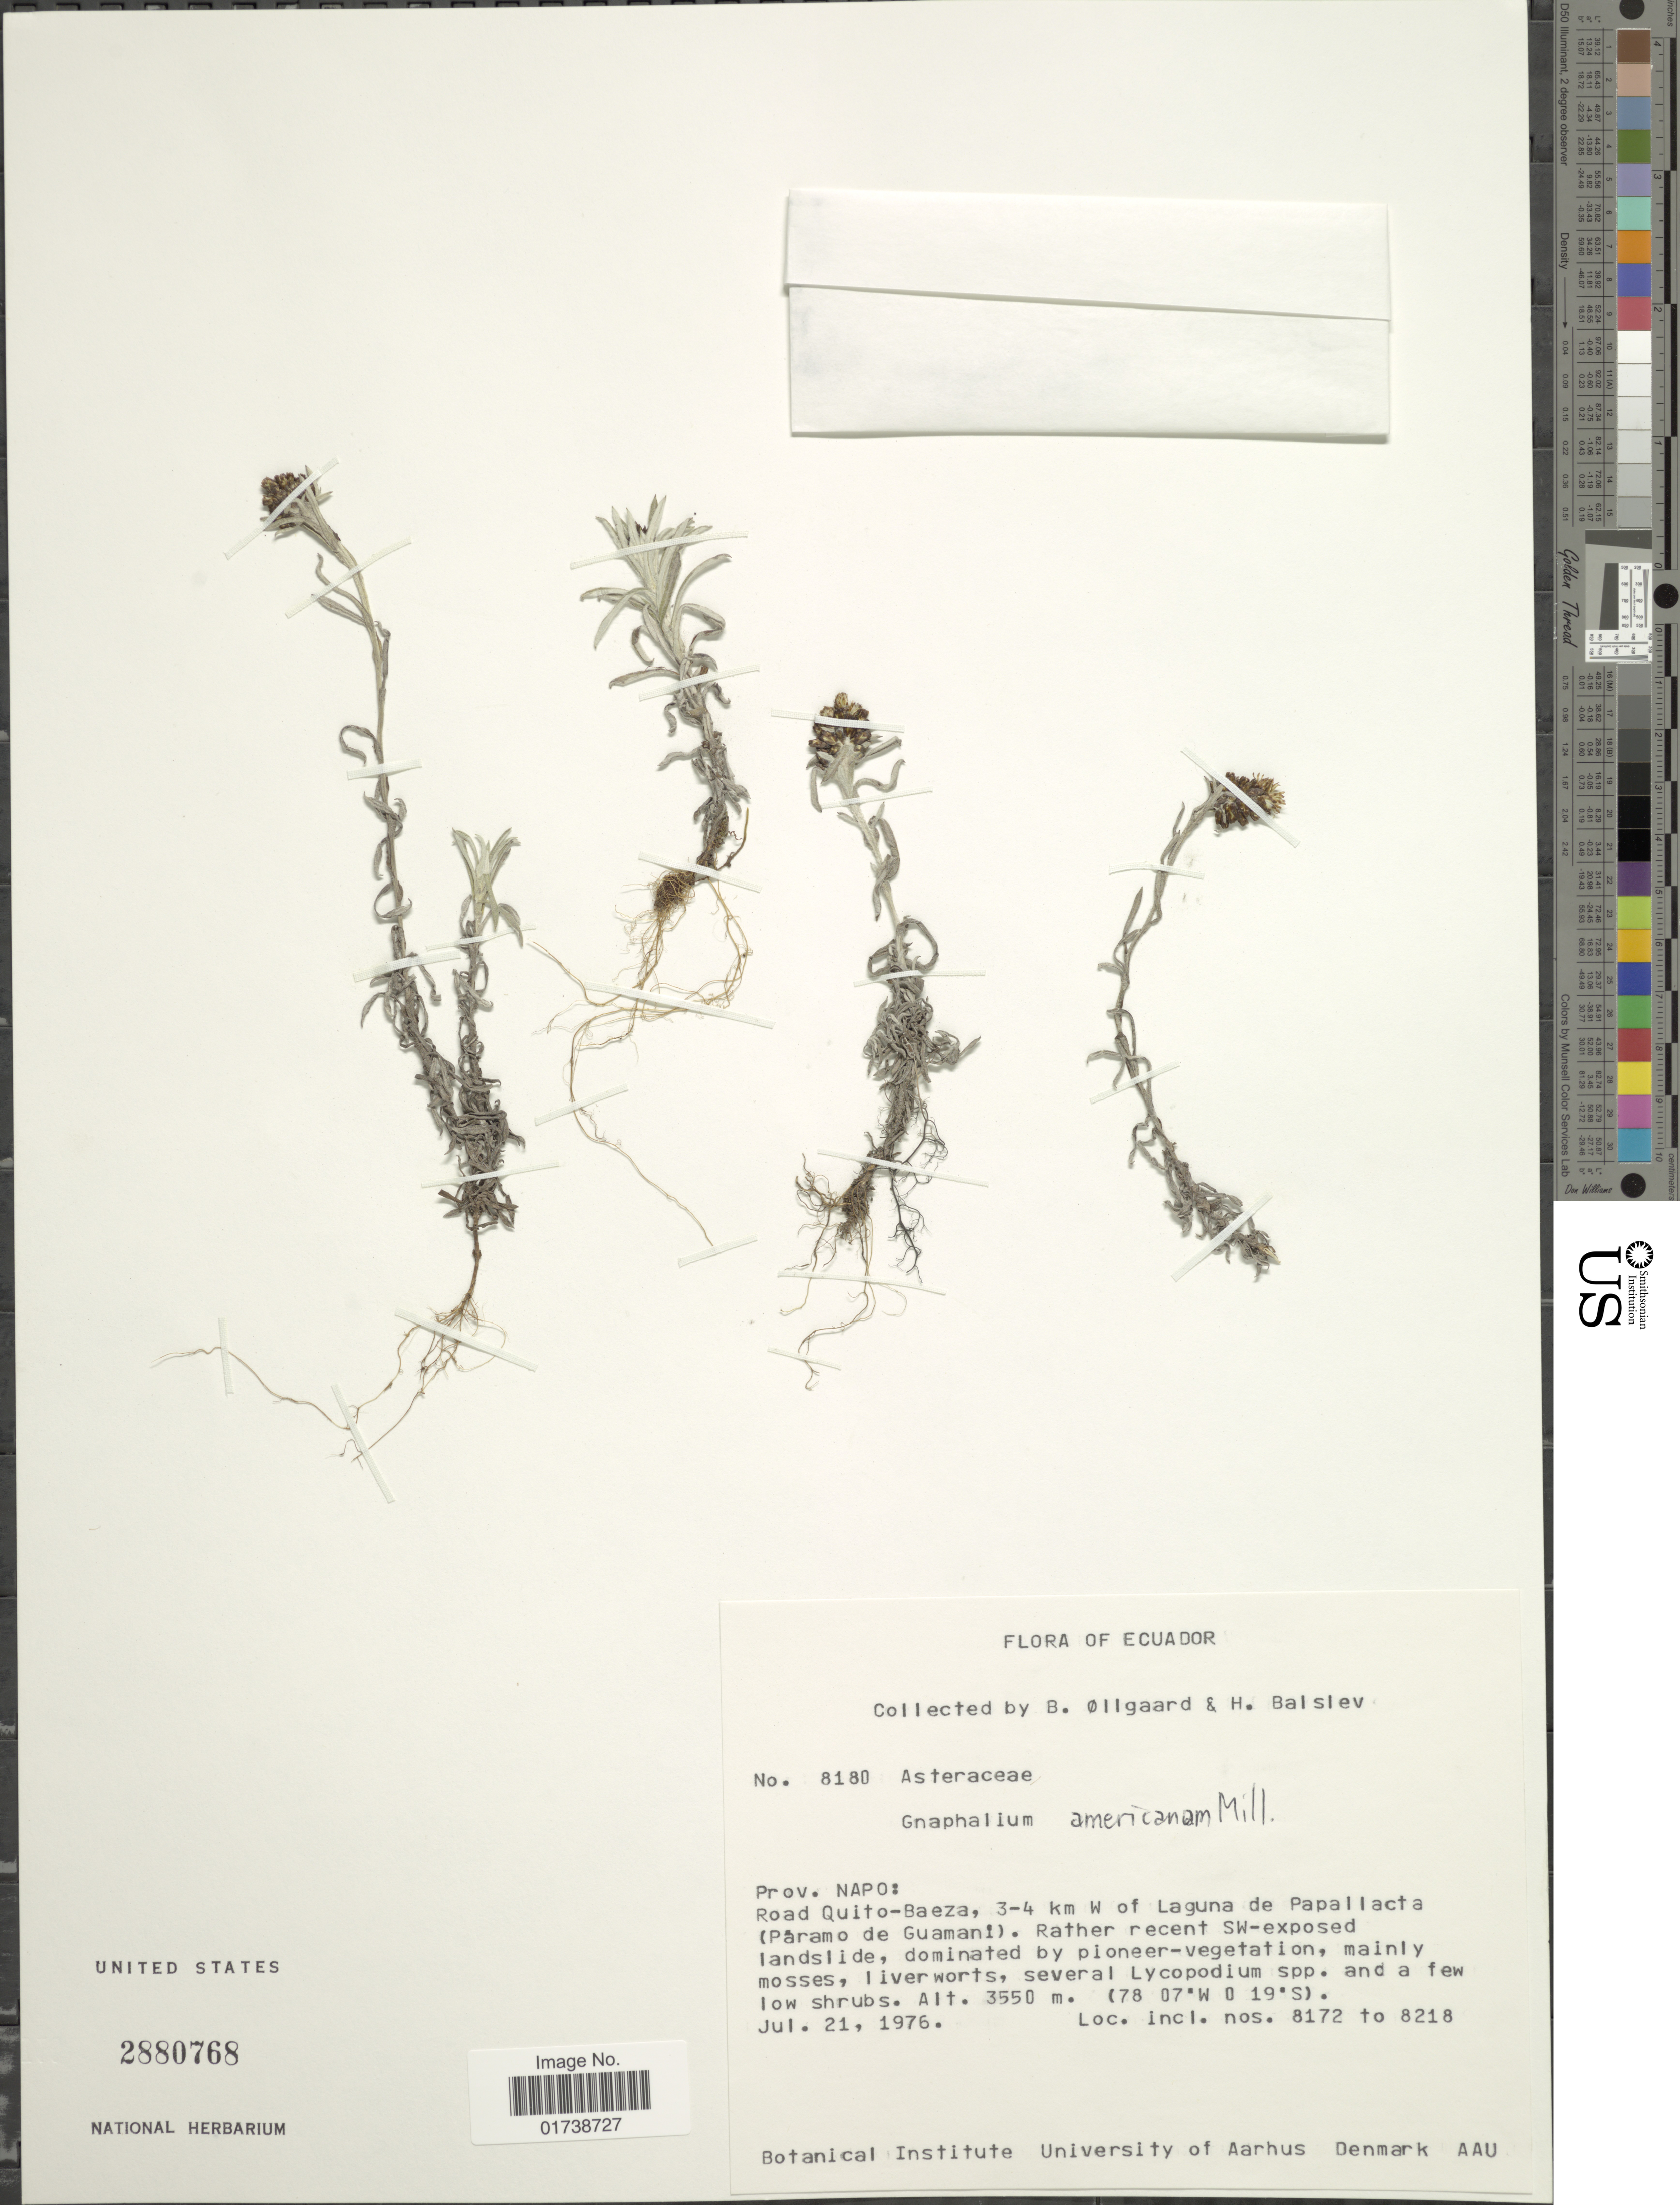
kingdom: Plantae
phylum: Tracheophyta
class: Magnoliopsida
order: Asterales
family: Asteraceae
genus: Gamochaeta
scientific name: Gamochaeta sphacilata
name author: (Kunth) Cabrera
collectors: B. Øllgaard & H. Balslev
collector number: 8180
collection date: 1976-07-21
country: Ecuador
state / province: Napo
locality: Road Quito-Baeza, 3-4 km W of Laguna de Papallacta (Paramo de Guamani)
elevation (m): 3550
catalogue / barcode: US 2880768